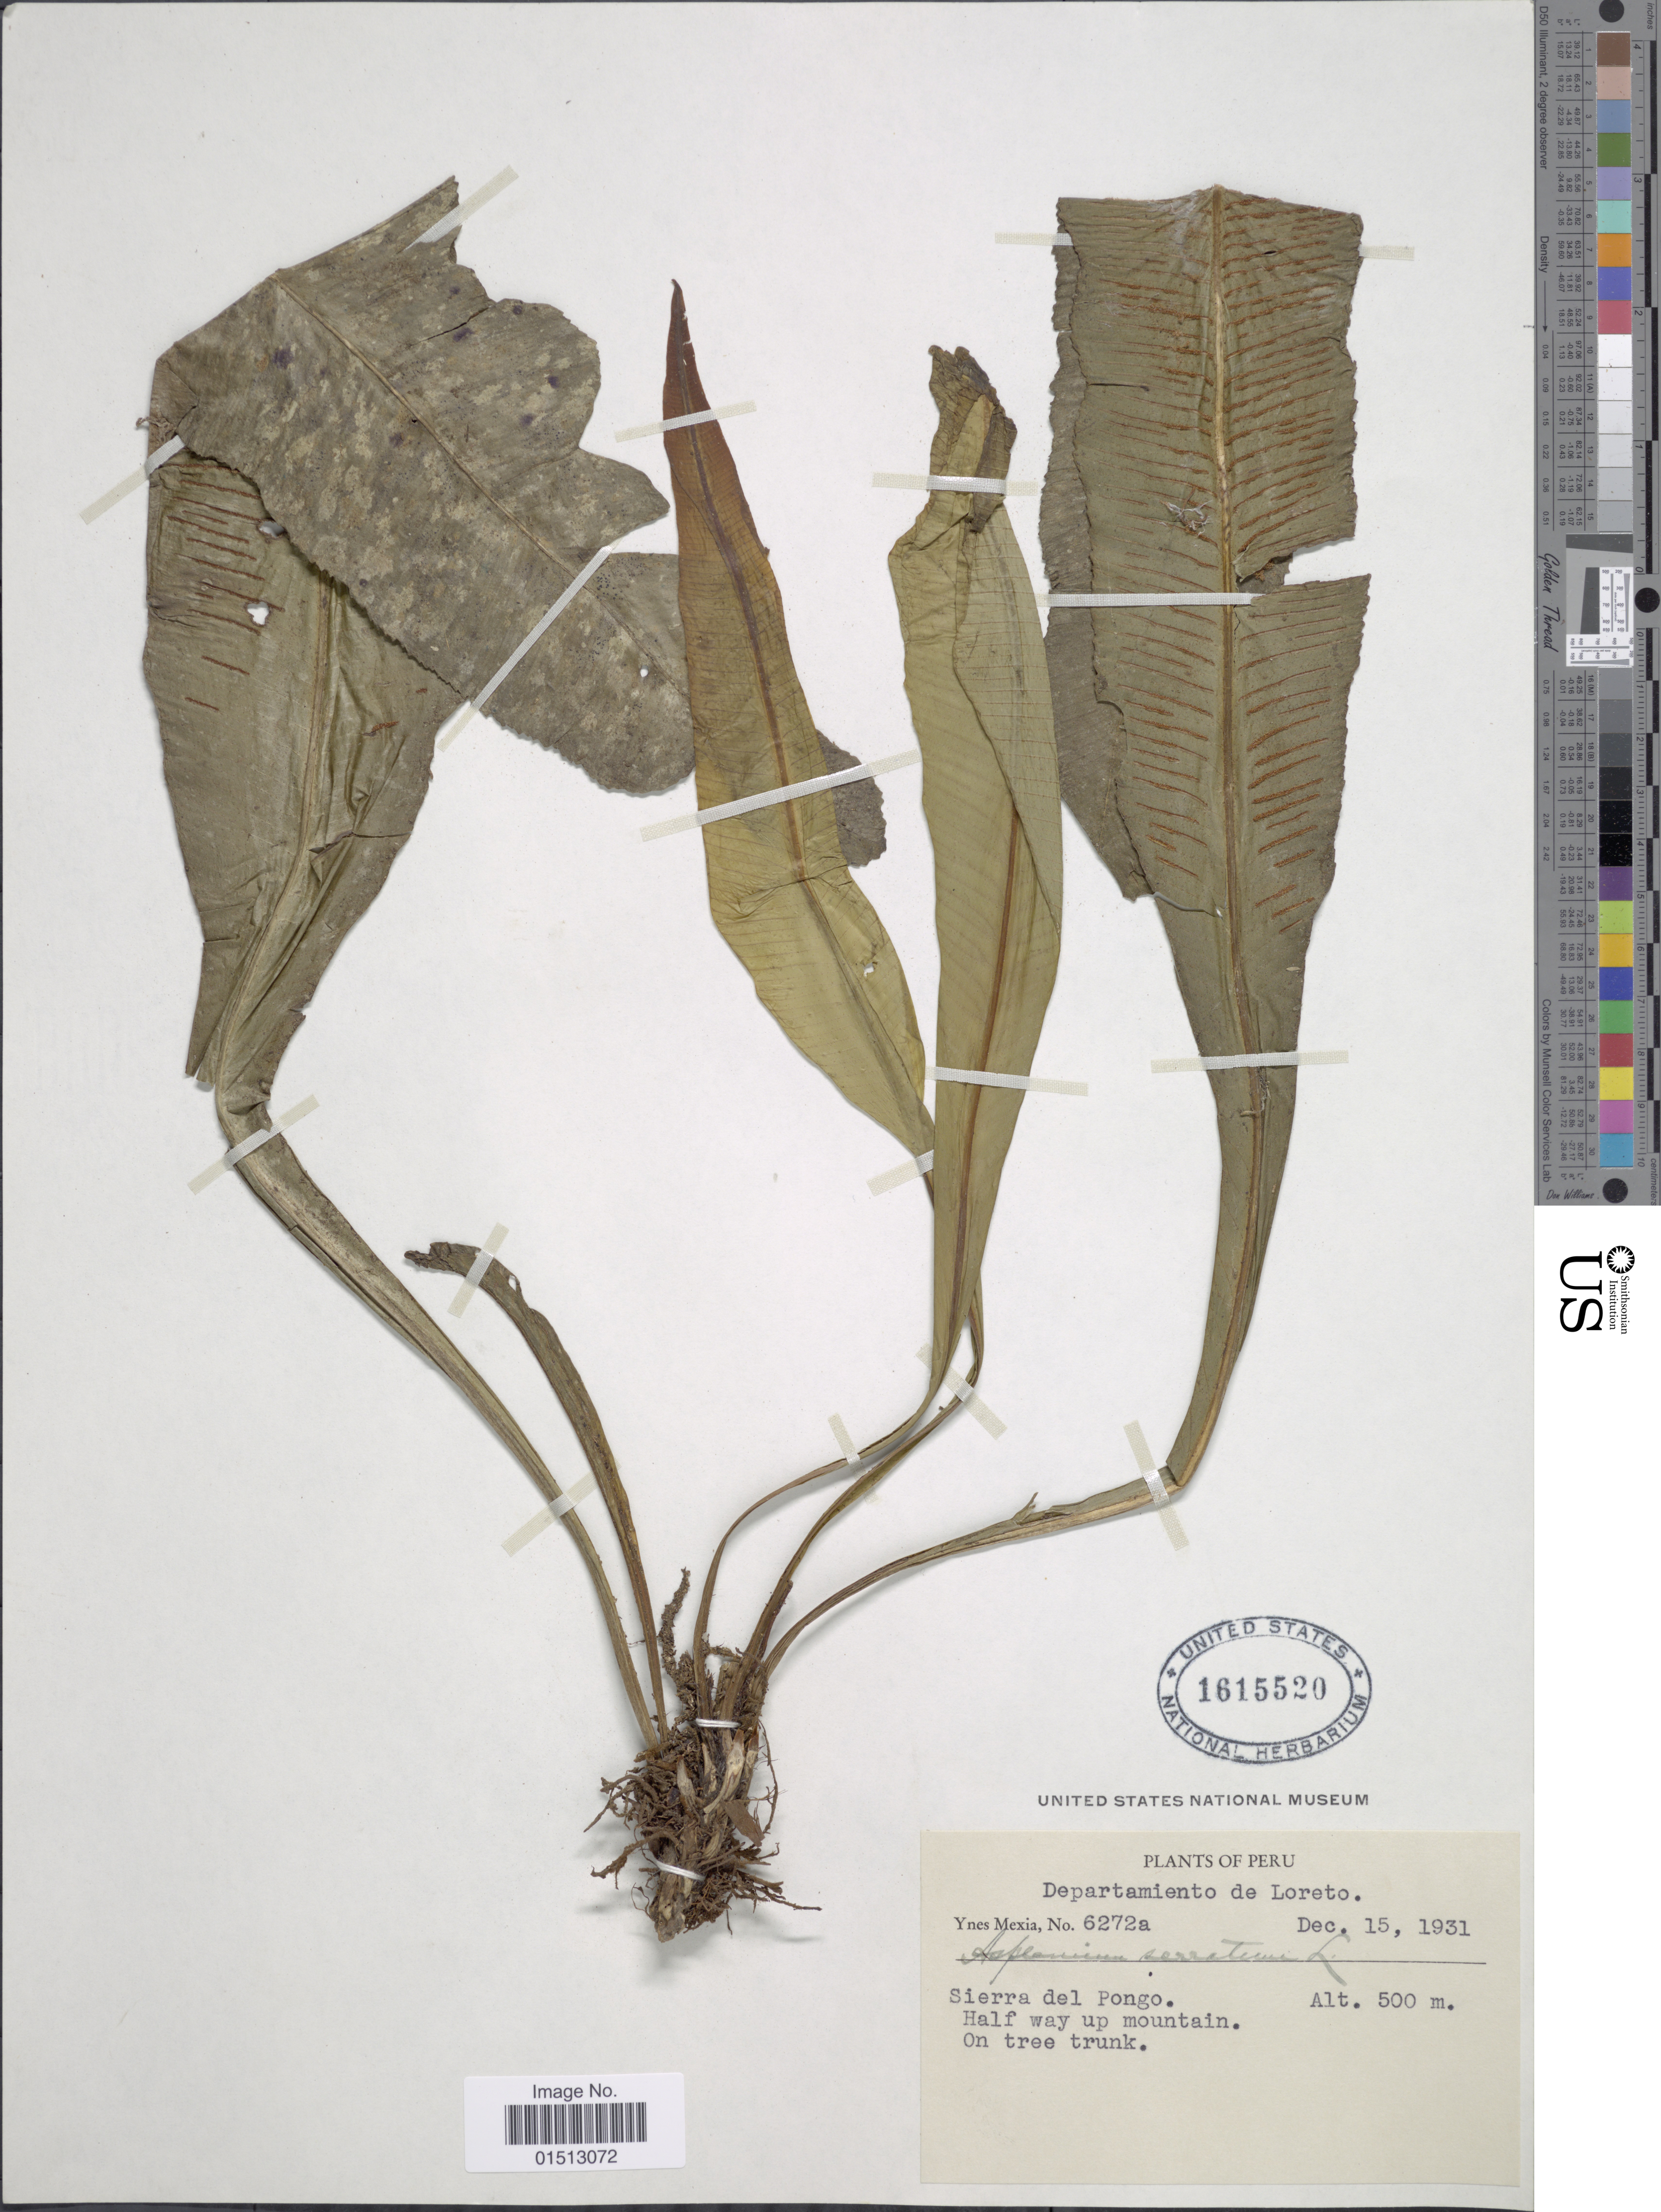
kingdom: Plantae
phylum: Tracheophyta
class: Polypodiopsida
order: Polypodiales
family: Aspleniaceae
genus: Asplenium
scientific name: Asplenium serratum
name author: L.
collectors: Y. Mexia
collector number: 6272a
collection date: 1931-12-15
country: Peru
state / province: Loreto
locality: Peru, Departamiento de Loreto. Sierra del Pongo. Half way up mountain.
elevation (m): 500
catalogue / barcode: US 1615520